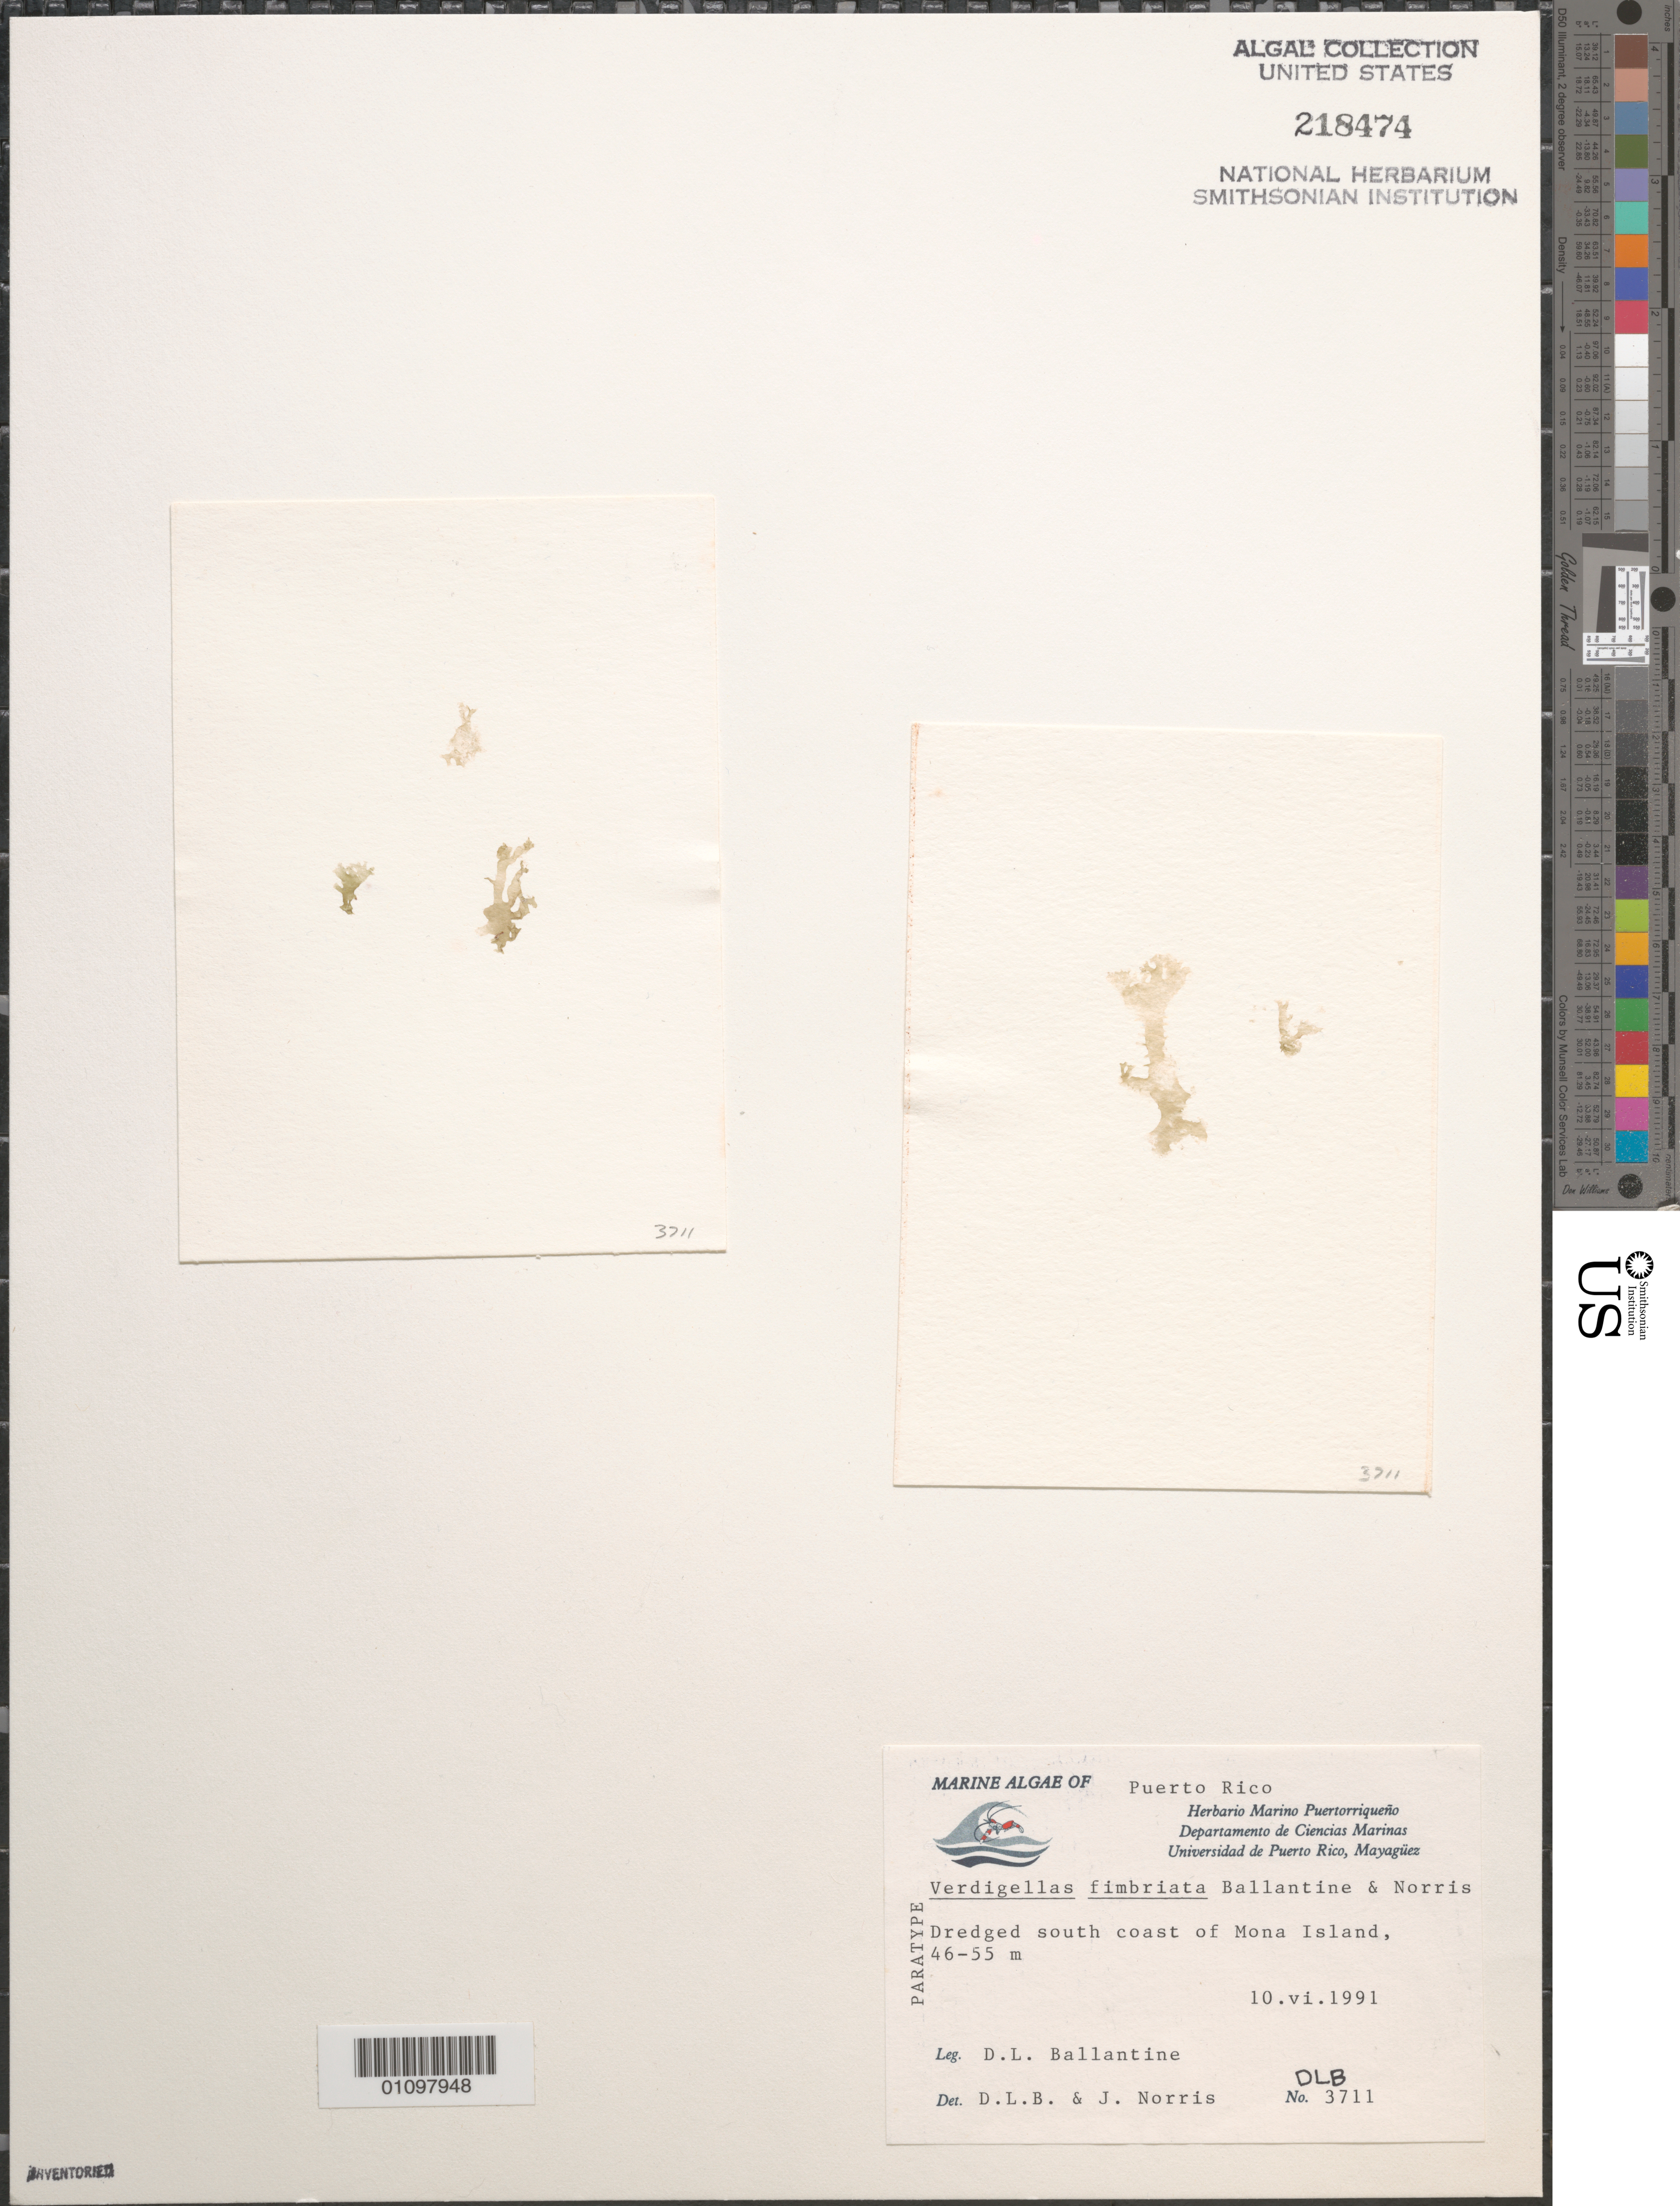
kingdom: Plantae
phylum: Chlorophyta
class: Prasinophyceae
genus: Verdigellas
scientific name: Verdigellas fimbriata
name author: D.L. Ballant. & J.N. Norris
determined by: Ballantine, D. L.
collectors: D.L. Ballantine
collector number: DLB 3711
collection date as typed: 10 Jun 1991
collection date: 1991-06-10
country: Puerto Rico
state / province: Mayaguez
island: Isla de Mona (Mona Island)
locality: South coast of island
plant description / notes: Paratype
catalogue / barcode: US 218474